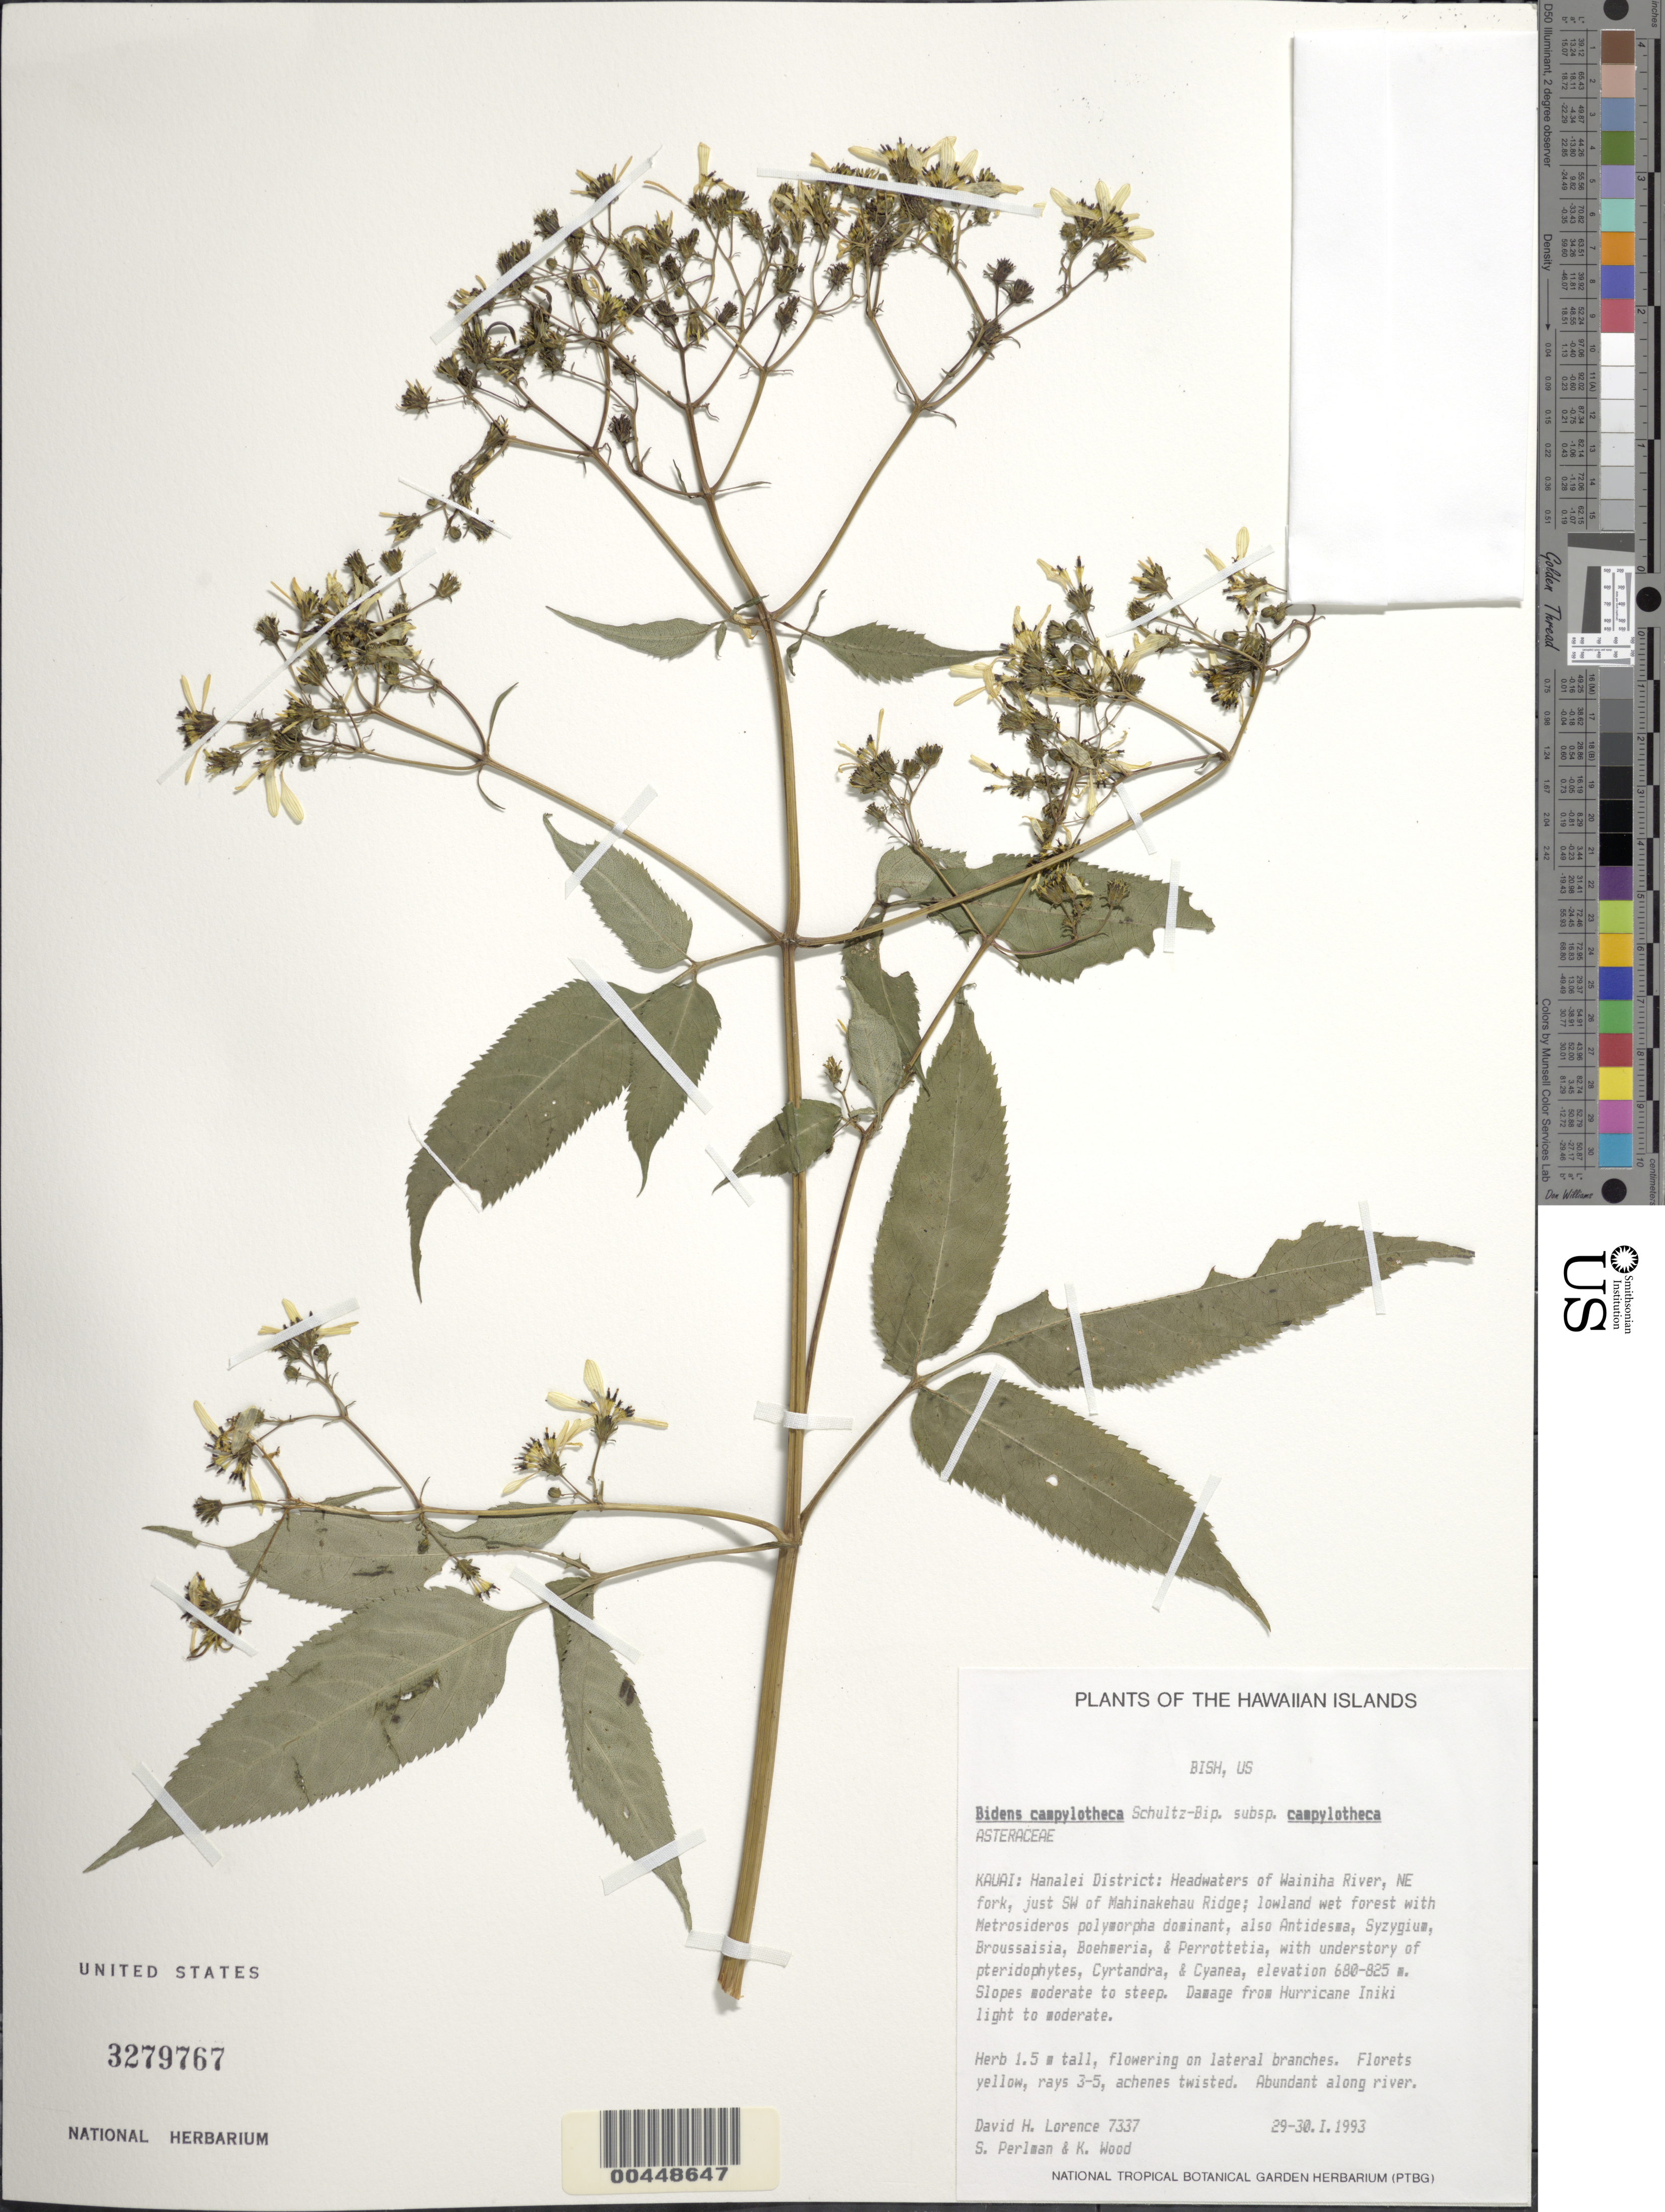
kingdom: Plantae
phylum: Tracheophyta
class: Magnoliopsida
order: Asterales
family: Asteraceae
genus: Bidens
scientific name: Bidens campylotheca subsp. campylotheca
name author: Sch. Bip.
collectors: D. Lorence, S. P. Perlman & K. Wood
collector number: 7337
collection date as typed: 29 Jan 1993 to 30 Jan 1993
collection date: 1993-01-29/1993-01-30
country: United States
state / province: Hawaii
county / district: Kauai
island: Kaua'i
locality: Hanalei Dist., Hdwtrs of Wainiha River, NE fork, just SW of Mahinakehau Ridge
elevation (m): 680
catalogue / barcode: US 3279767